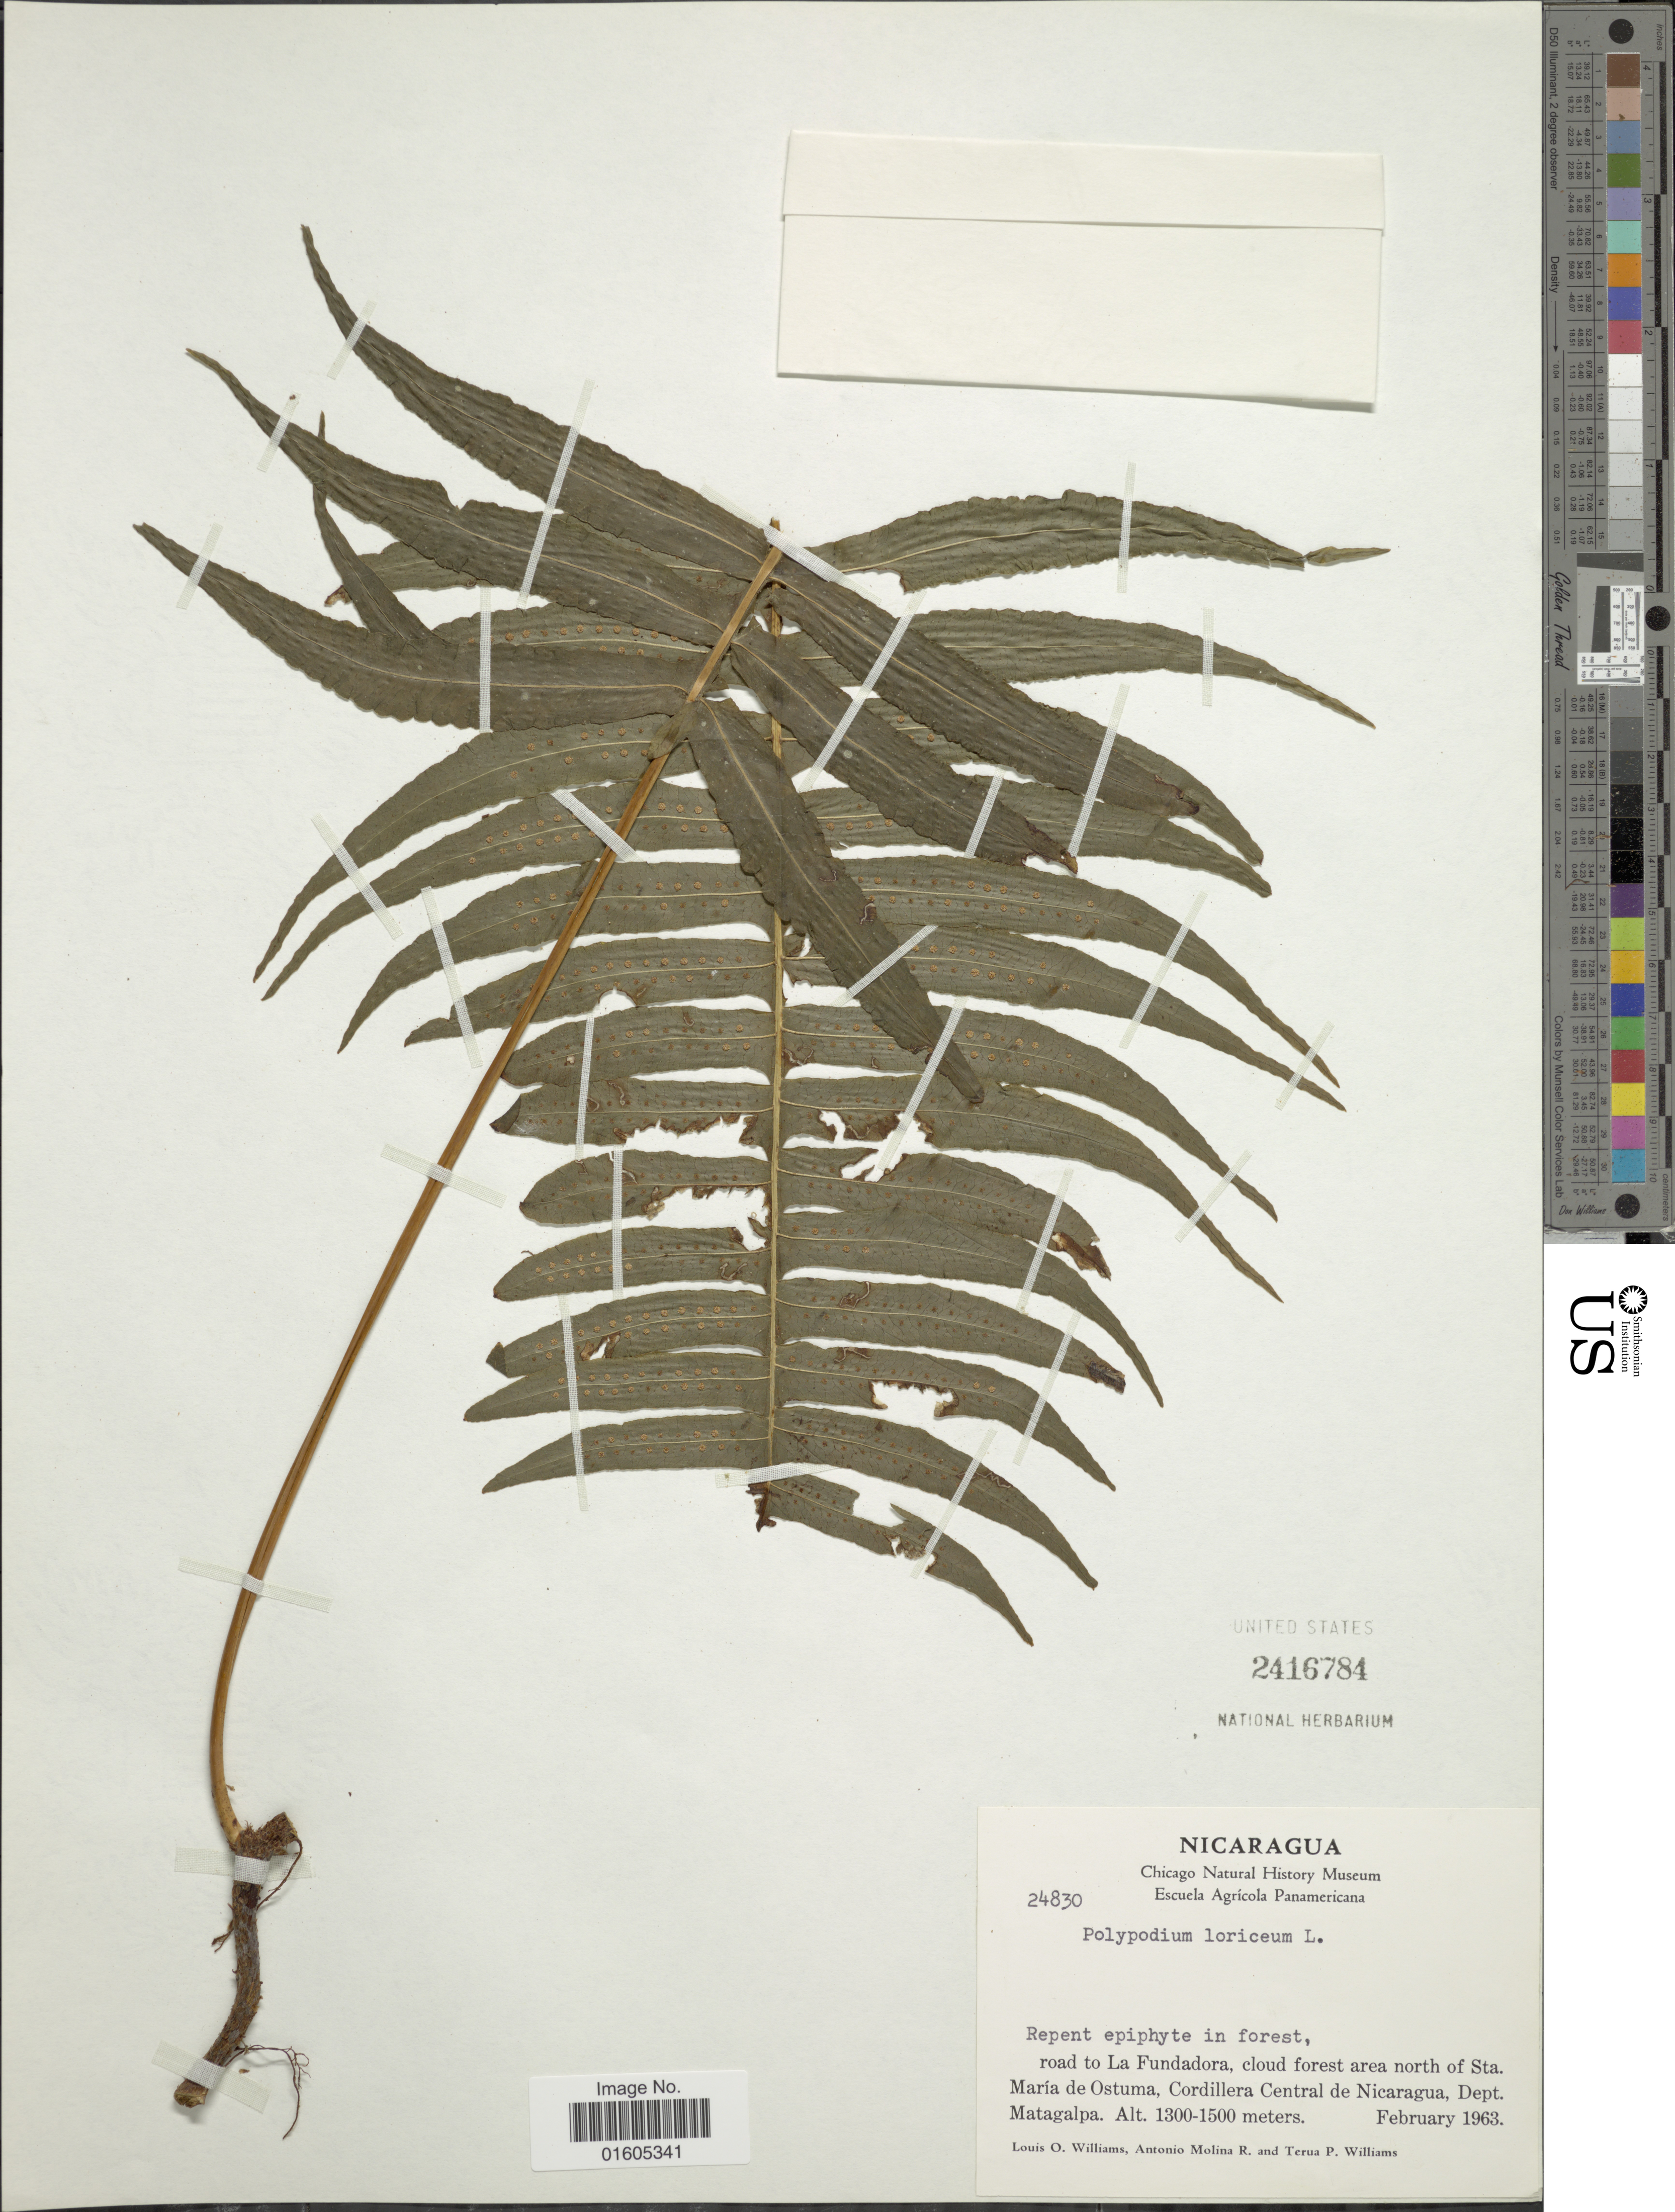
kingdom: Plantae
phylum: Tracheophyta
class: Polypodiopsida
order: Polypodiales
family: Polypodiaceae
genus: Serpocaulon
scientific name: Serpocaulon loriceum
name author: (L.) A.R. Sm.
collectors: L. O. Williams, A. Molina R. & T. P. Williams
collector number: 24830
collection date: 1963-02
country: Nicaragua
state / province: Matagalpa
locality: Road to La Fundadora, cloud forest area north of Sta. María de ostuma, Cordillera Central de Nicaragua, Dept Matagalpa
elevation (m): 1300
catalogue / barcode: US 2416784